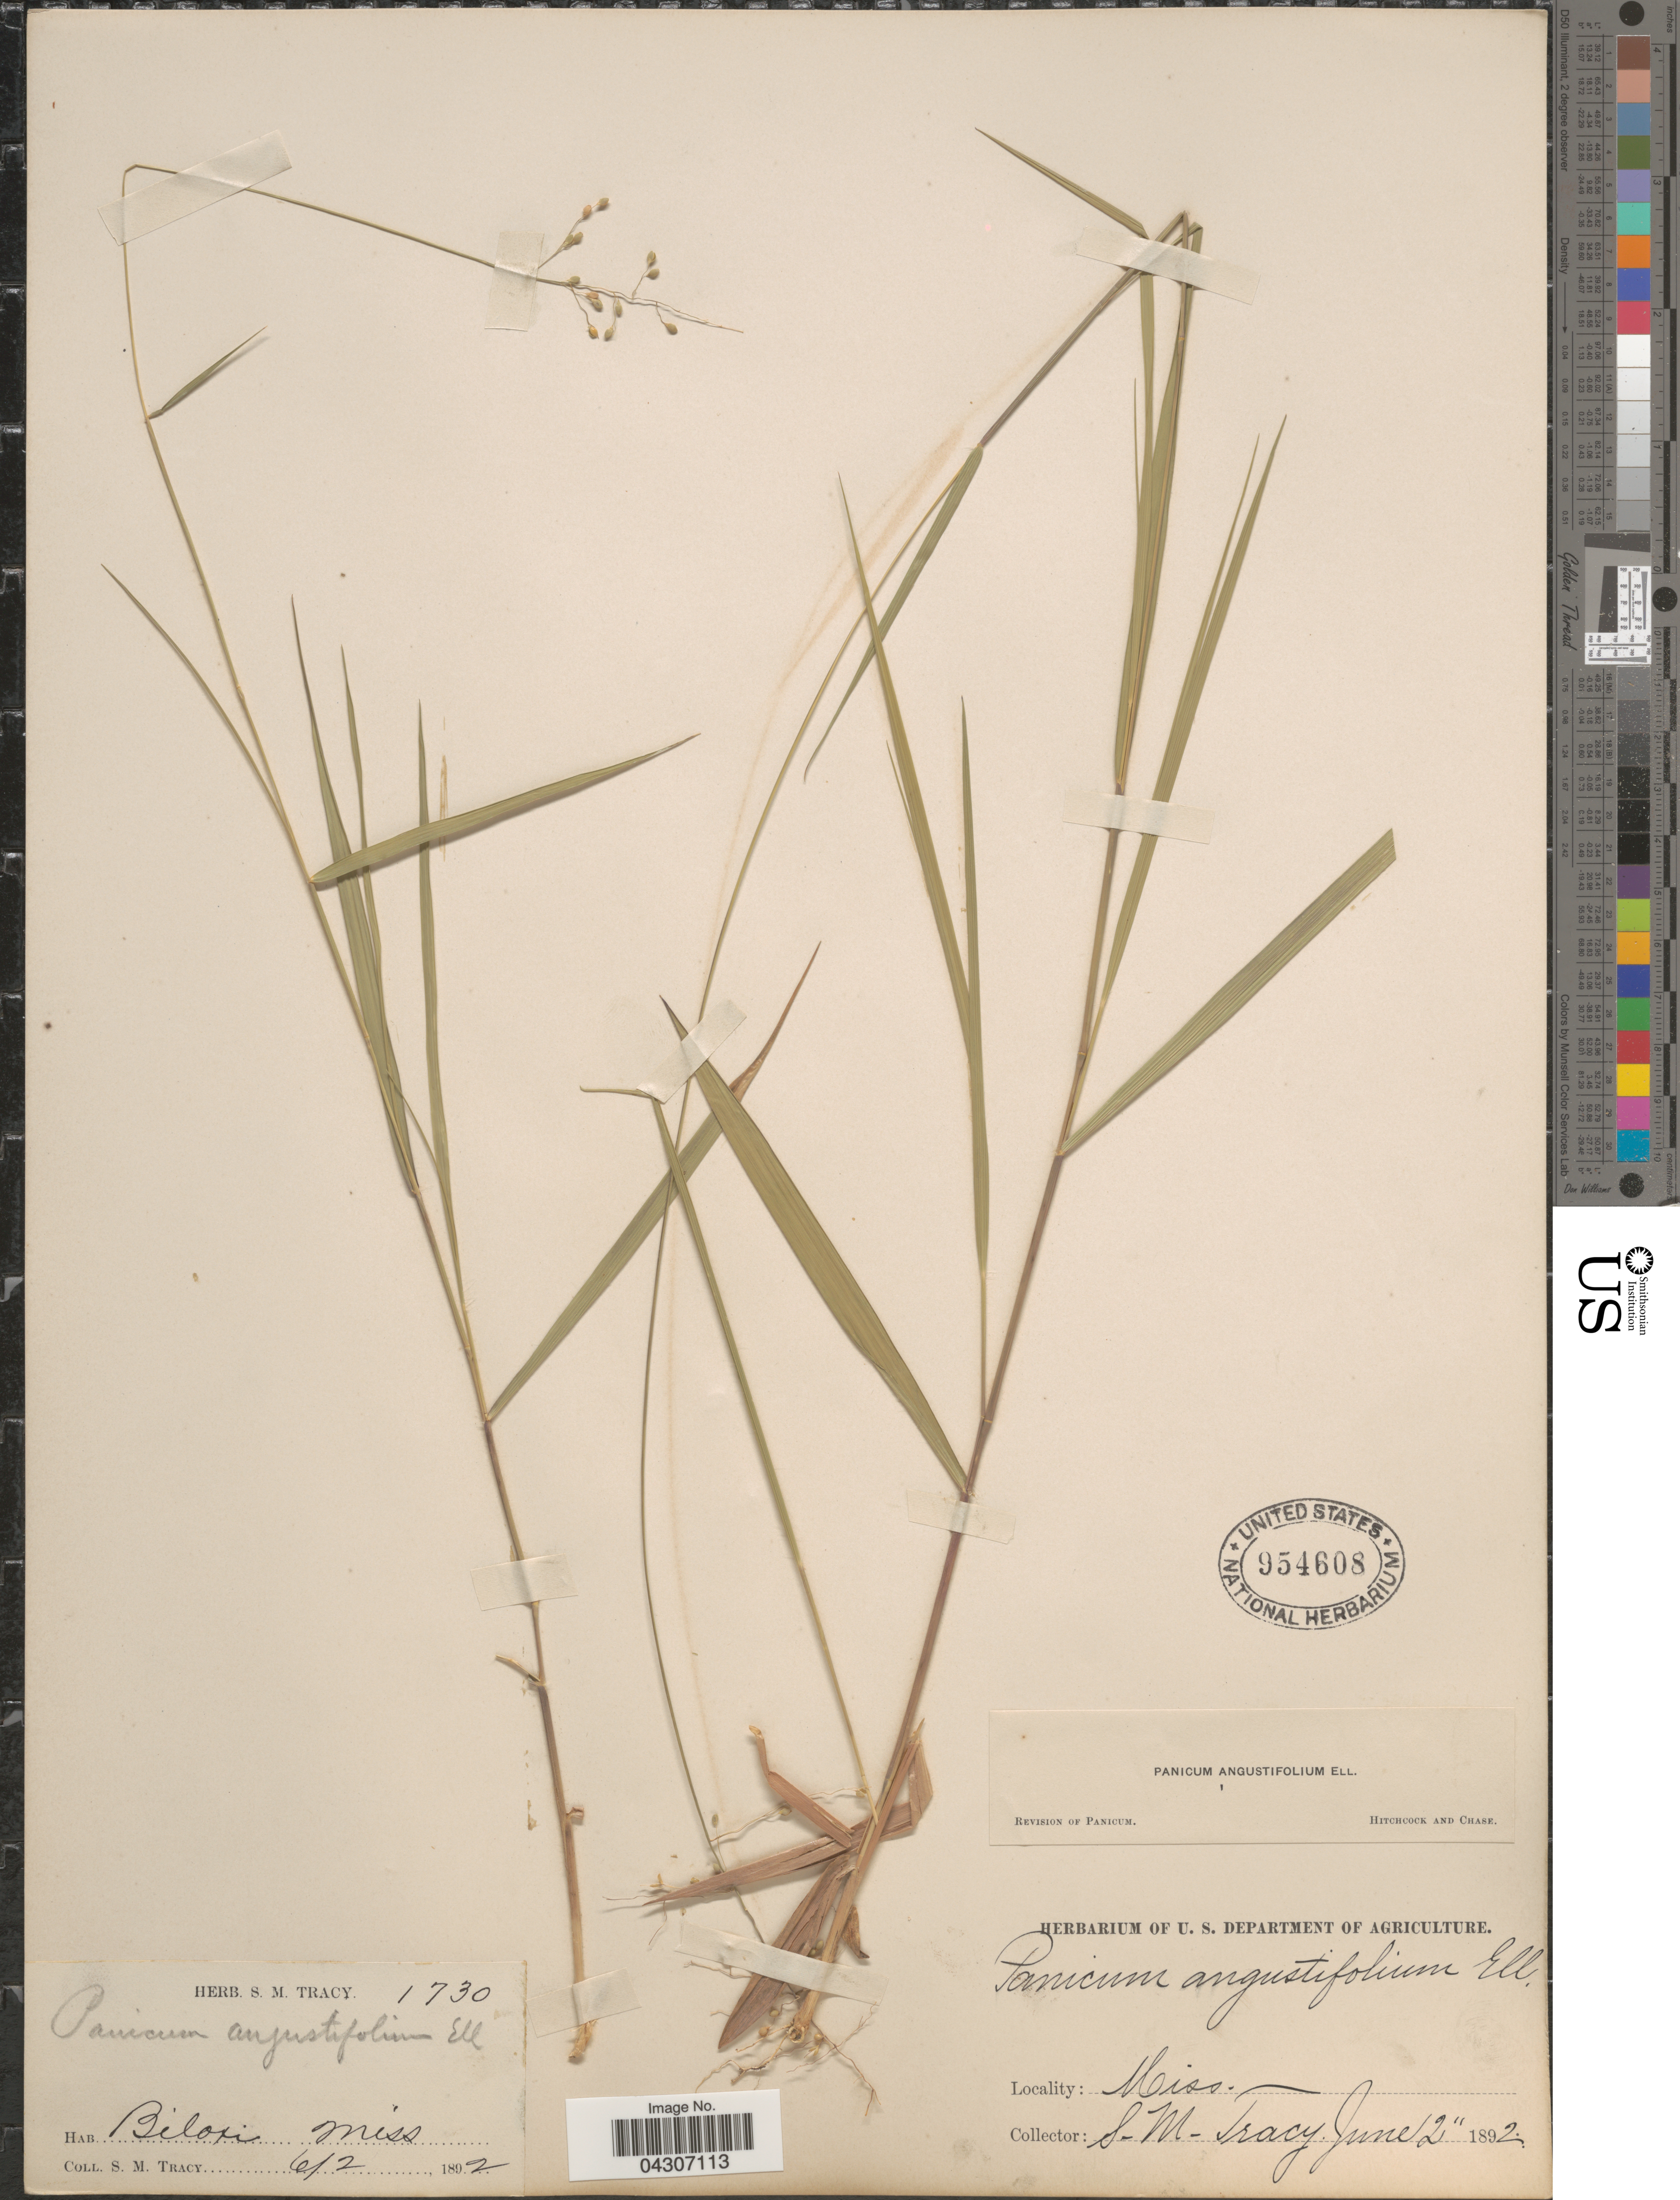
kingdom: Plantae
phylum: Tracheophyta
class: Liliopsida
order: Poales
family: Poaceae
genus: Dichanthelium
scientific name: Dichanthelium aciculare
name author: (Desv. ex Poir.) Gould & C.A. Clark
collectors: S. M. Tracy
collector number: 1730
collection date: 1892-06-02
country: United States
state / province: Mississippi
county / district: Harrison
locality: Biloxi.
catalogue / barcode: US 954608